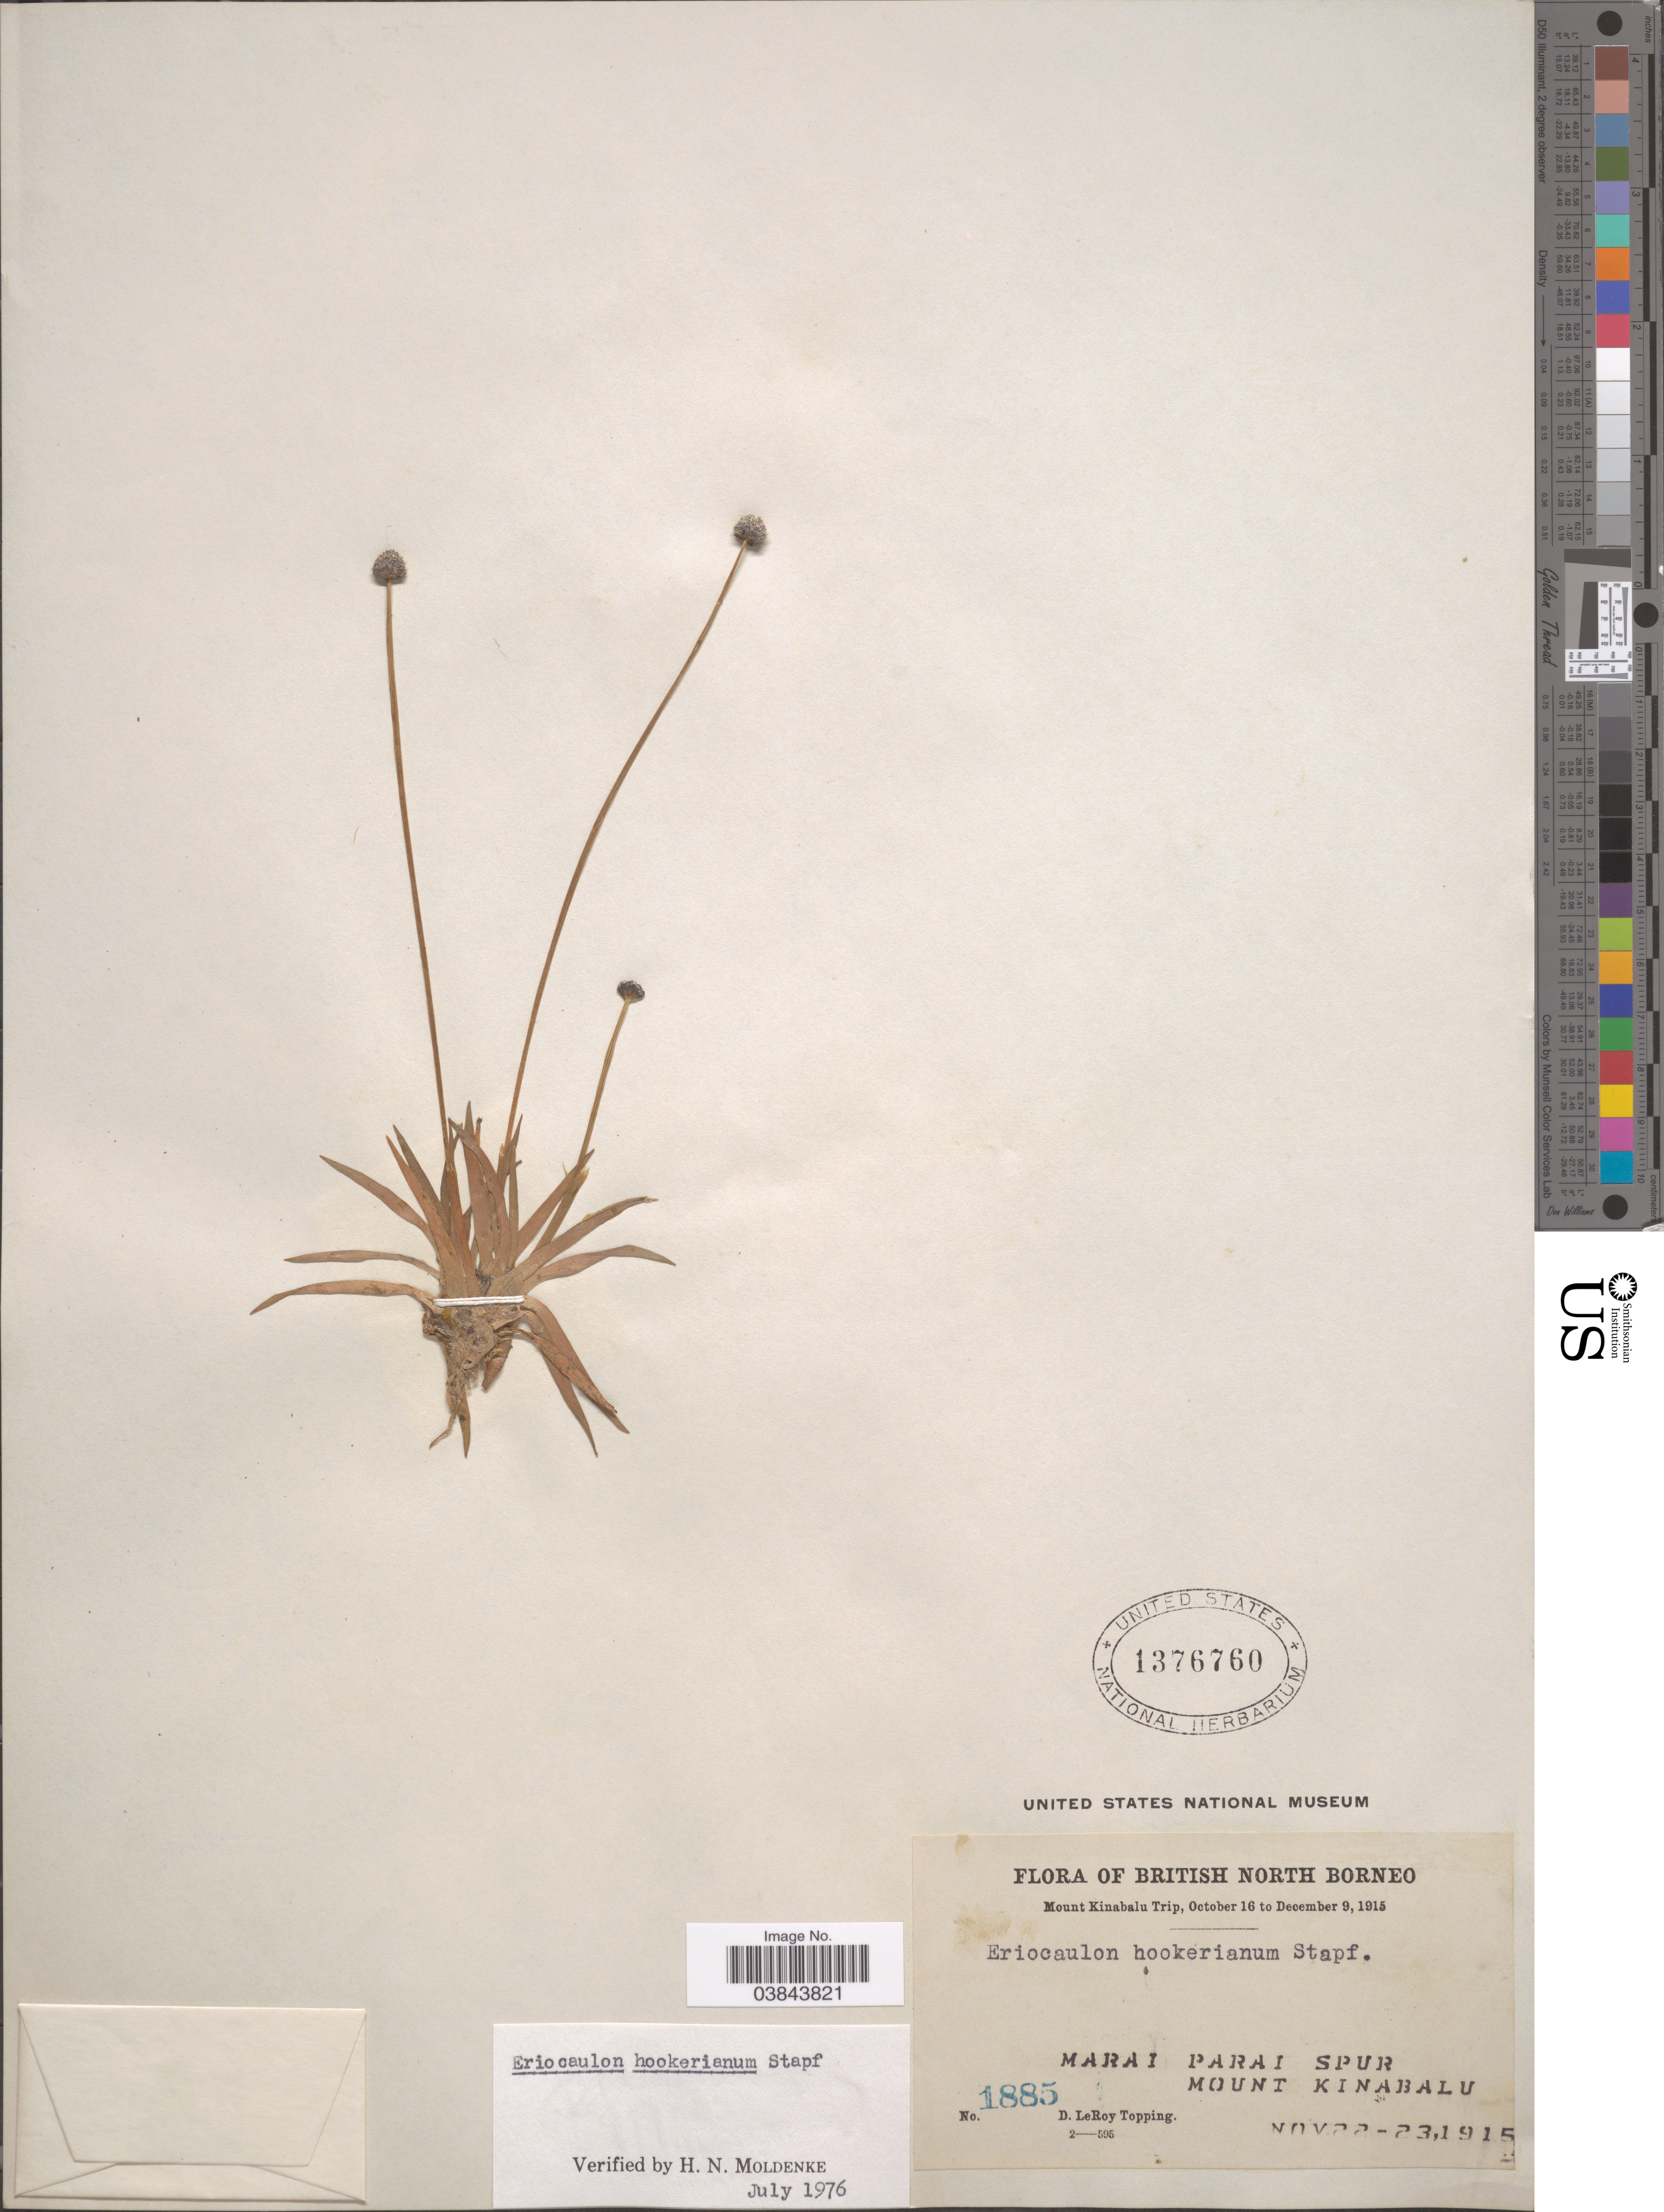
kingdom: Plantae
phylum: Tracheophyta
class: Liliopsida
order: Poales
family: Eriocaulaceae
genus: Eriocaulon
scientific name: Eriocaulon hookerianum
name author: Stapf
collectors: D. L. Topping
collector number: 1885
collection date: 1915-11-22/1915-11-23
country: Malaysia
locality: British North Borneo. Mount Kinabalu Trip. Marai Parai Spur Mount Kinabalu.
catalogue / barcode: US 1376760